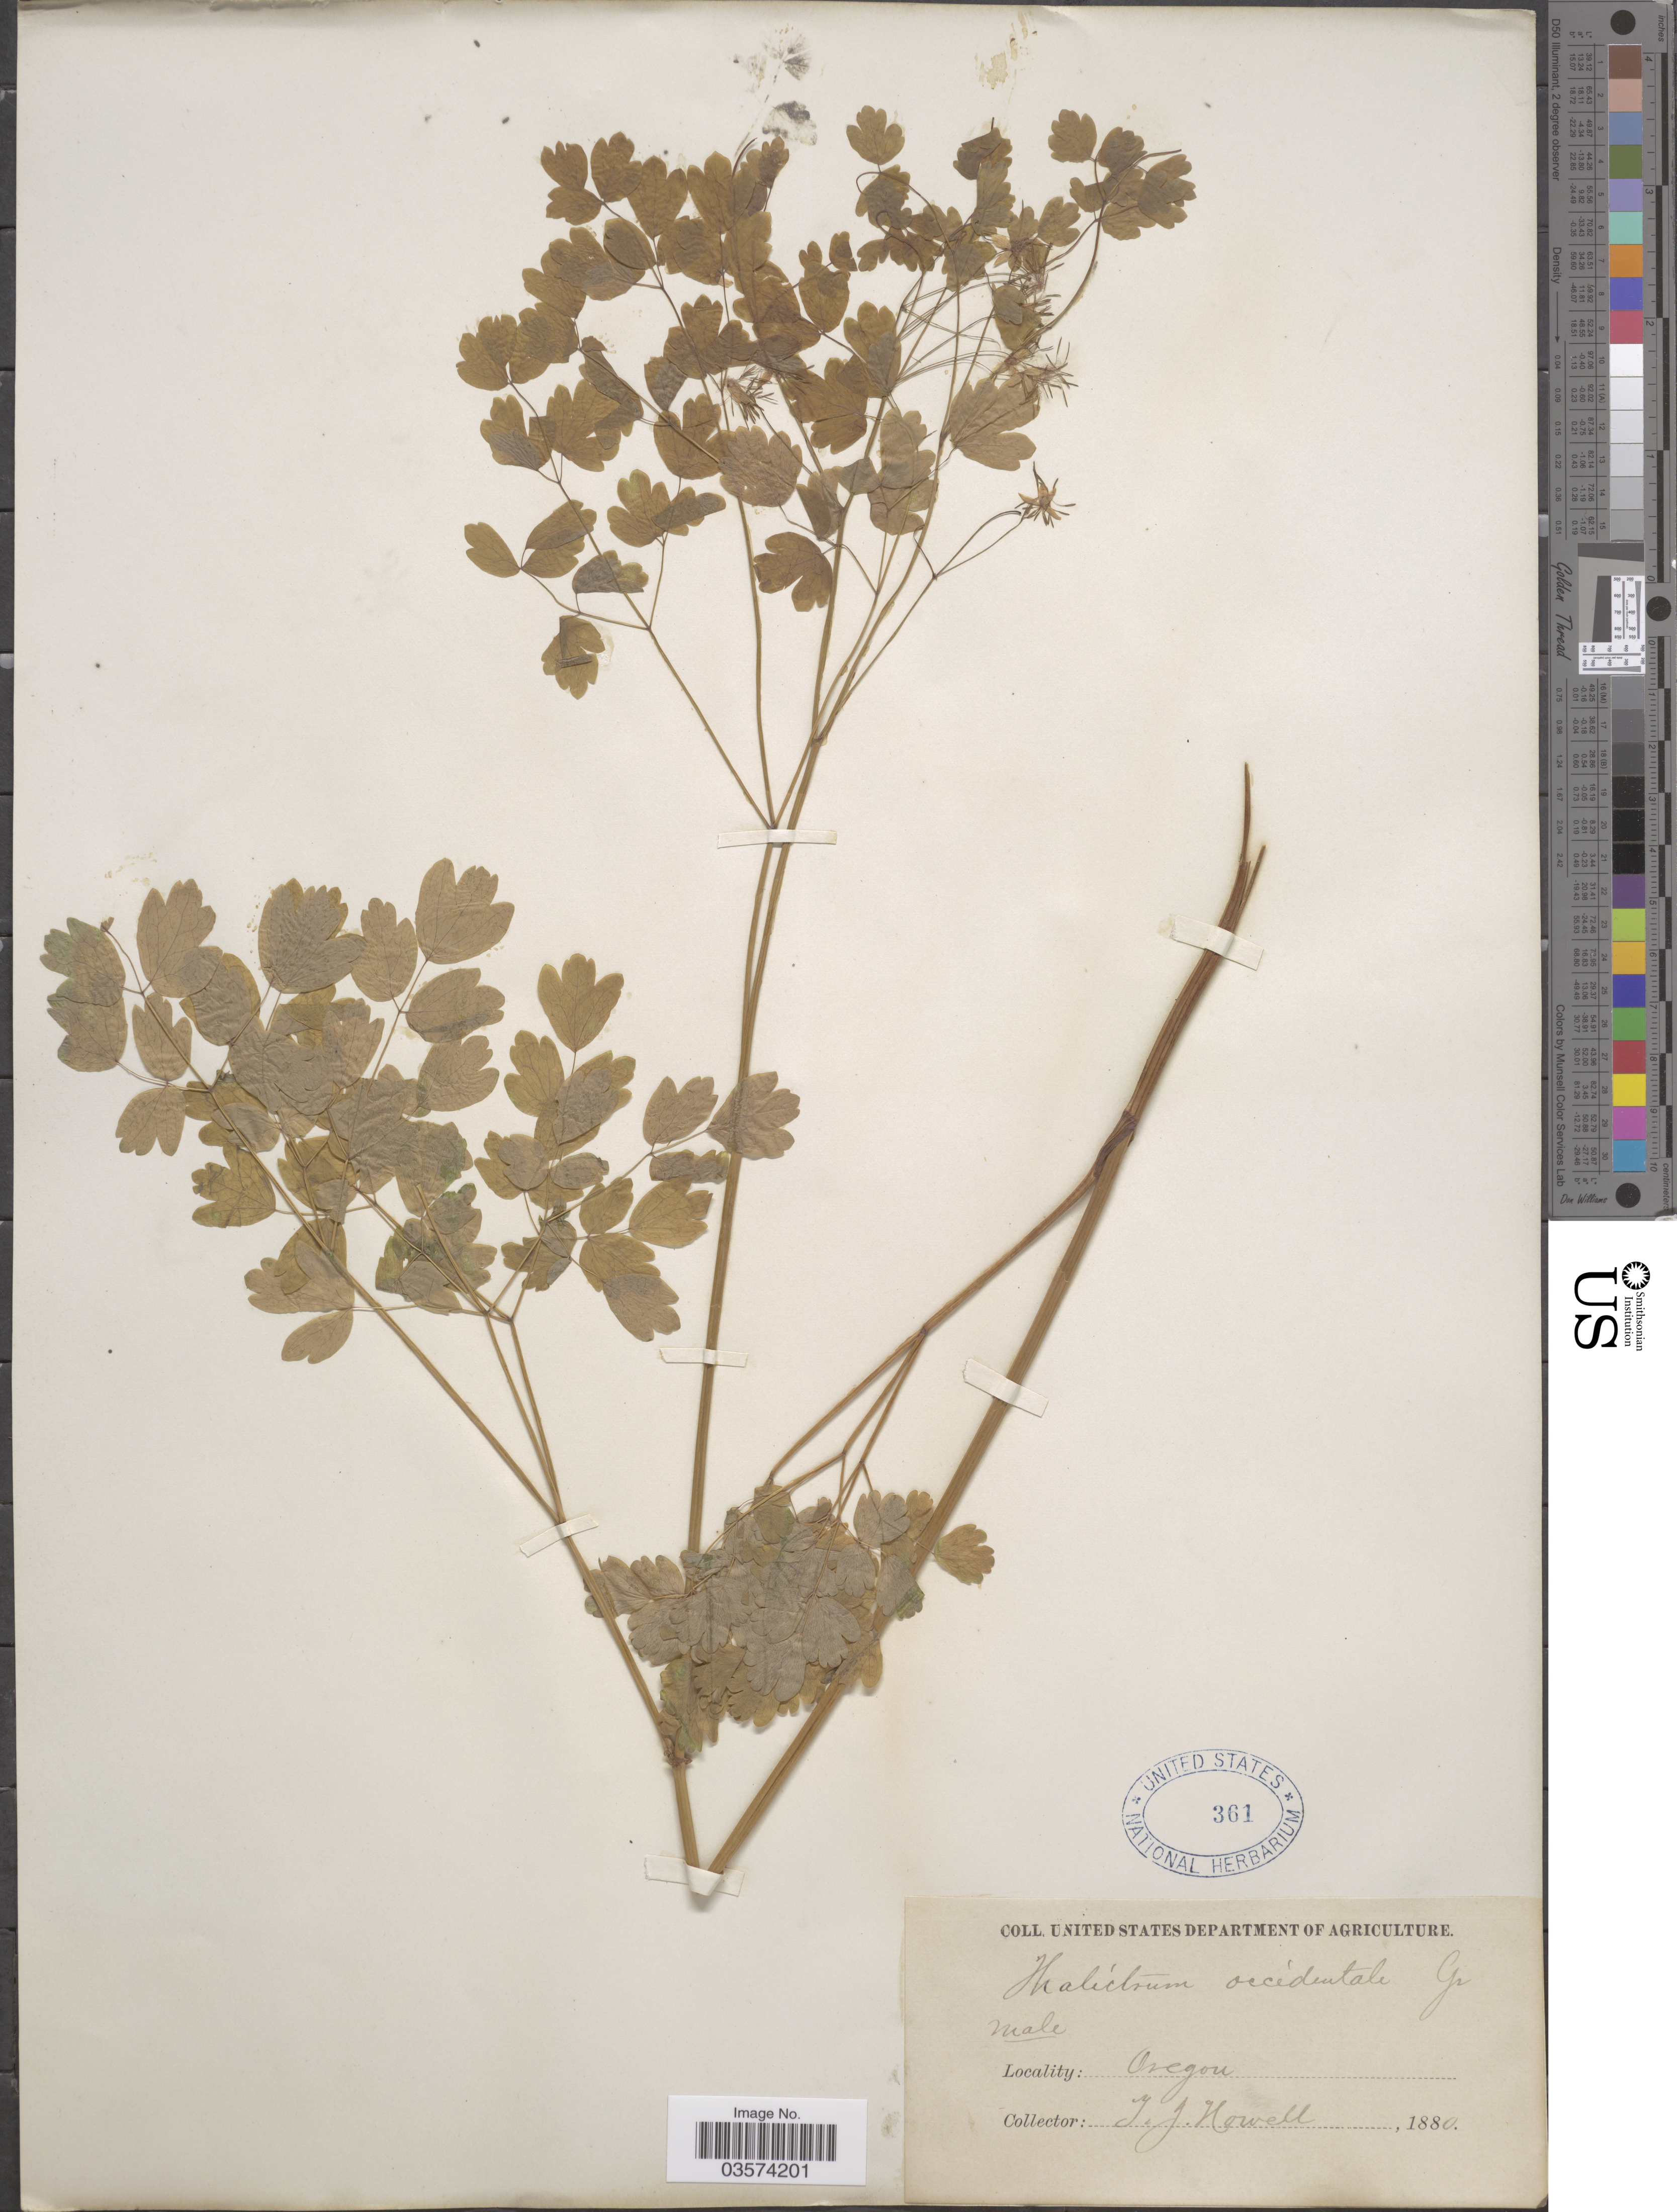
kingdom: Plantae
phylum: Tracheophyta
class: Magnoliopsida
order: Ranunculales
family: Ranunculaceae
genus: Thalictrum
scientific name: Thalictrum occidentale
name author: A. Gray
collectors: T. J. Howell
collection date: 1880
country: United States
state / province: Oregon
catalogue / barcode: US 361